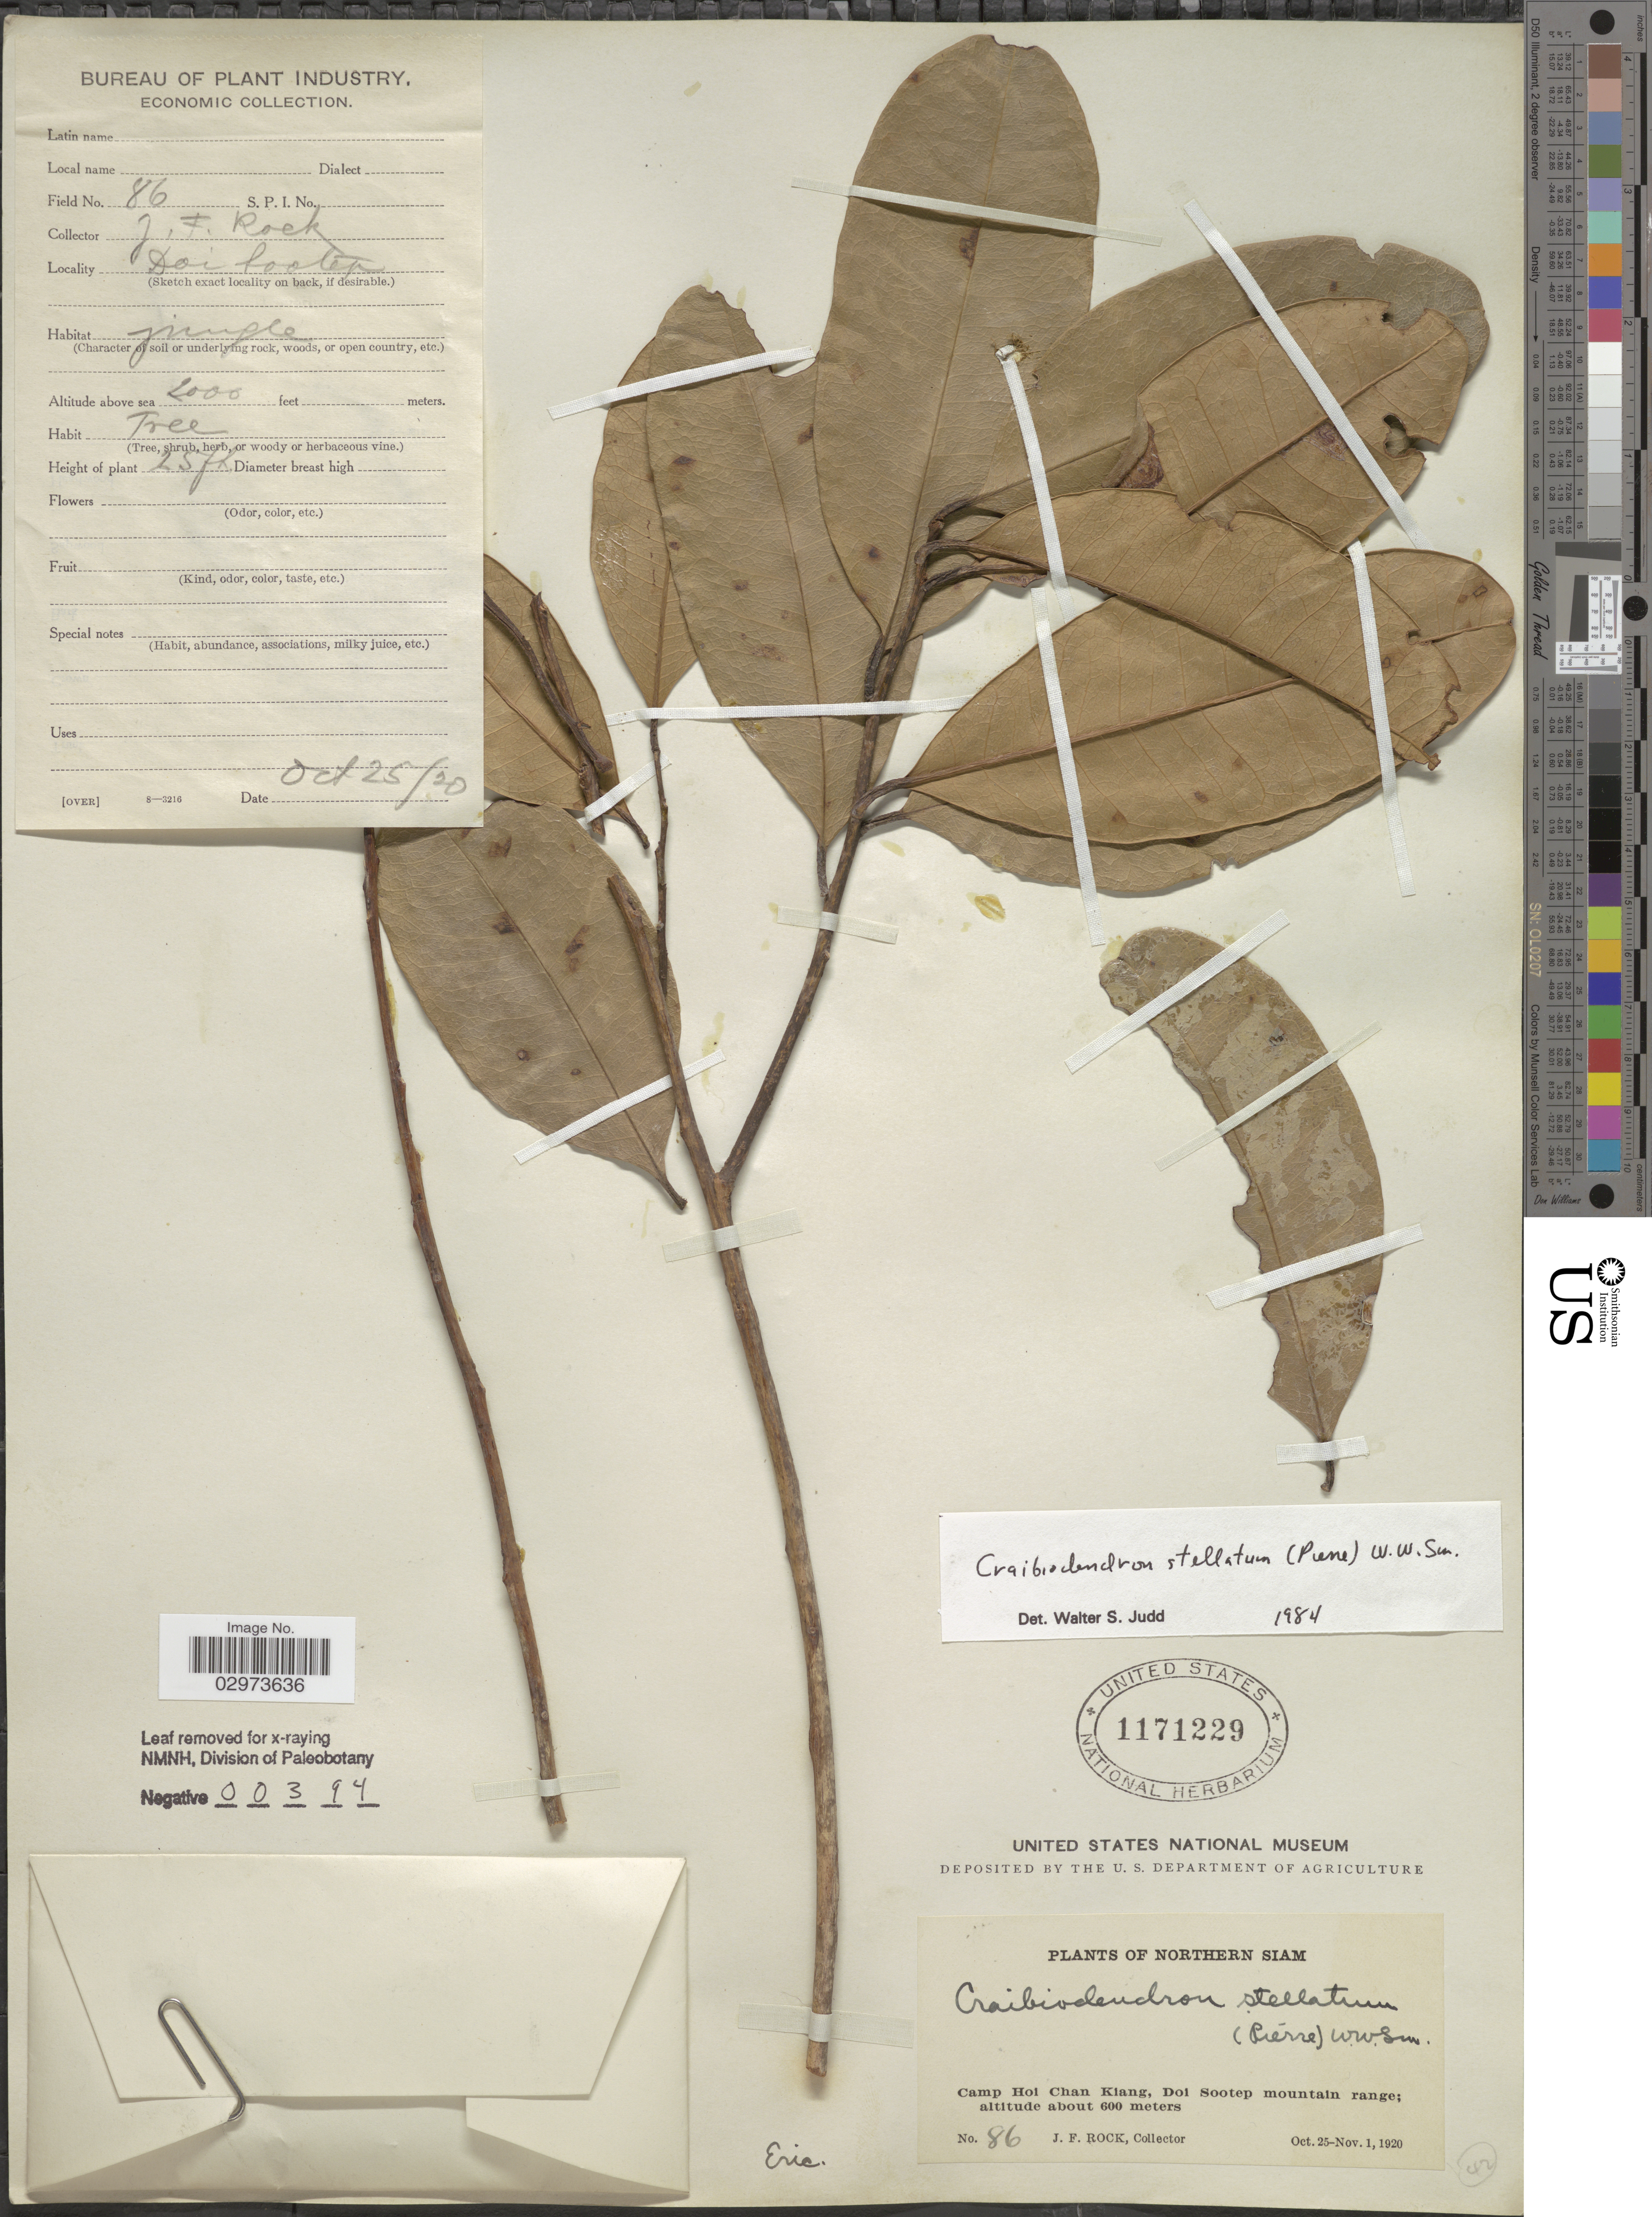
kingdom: Plantae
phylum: Tracheophyta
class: Magnoliopsida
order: Ericales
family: Ericaceae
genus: Craibiodendron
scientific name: Craibiodendron stellatum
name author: W.W. Sm.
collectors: J. Rock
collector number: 86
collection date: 1920-10-25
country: Thailand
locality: Northern Siam. Camp Hoi Chan Kiang, Doi Sootep mountain range.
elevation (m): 610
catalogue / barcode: US 1171229